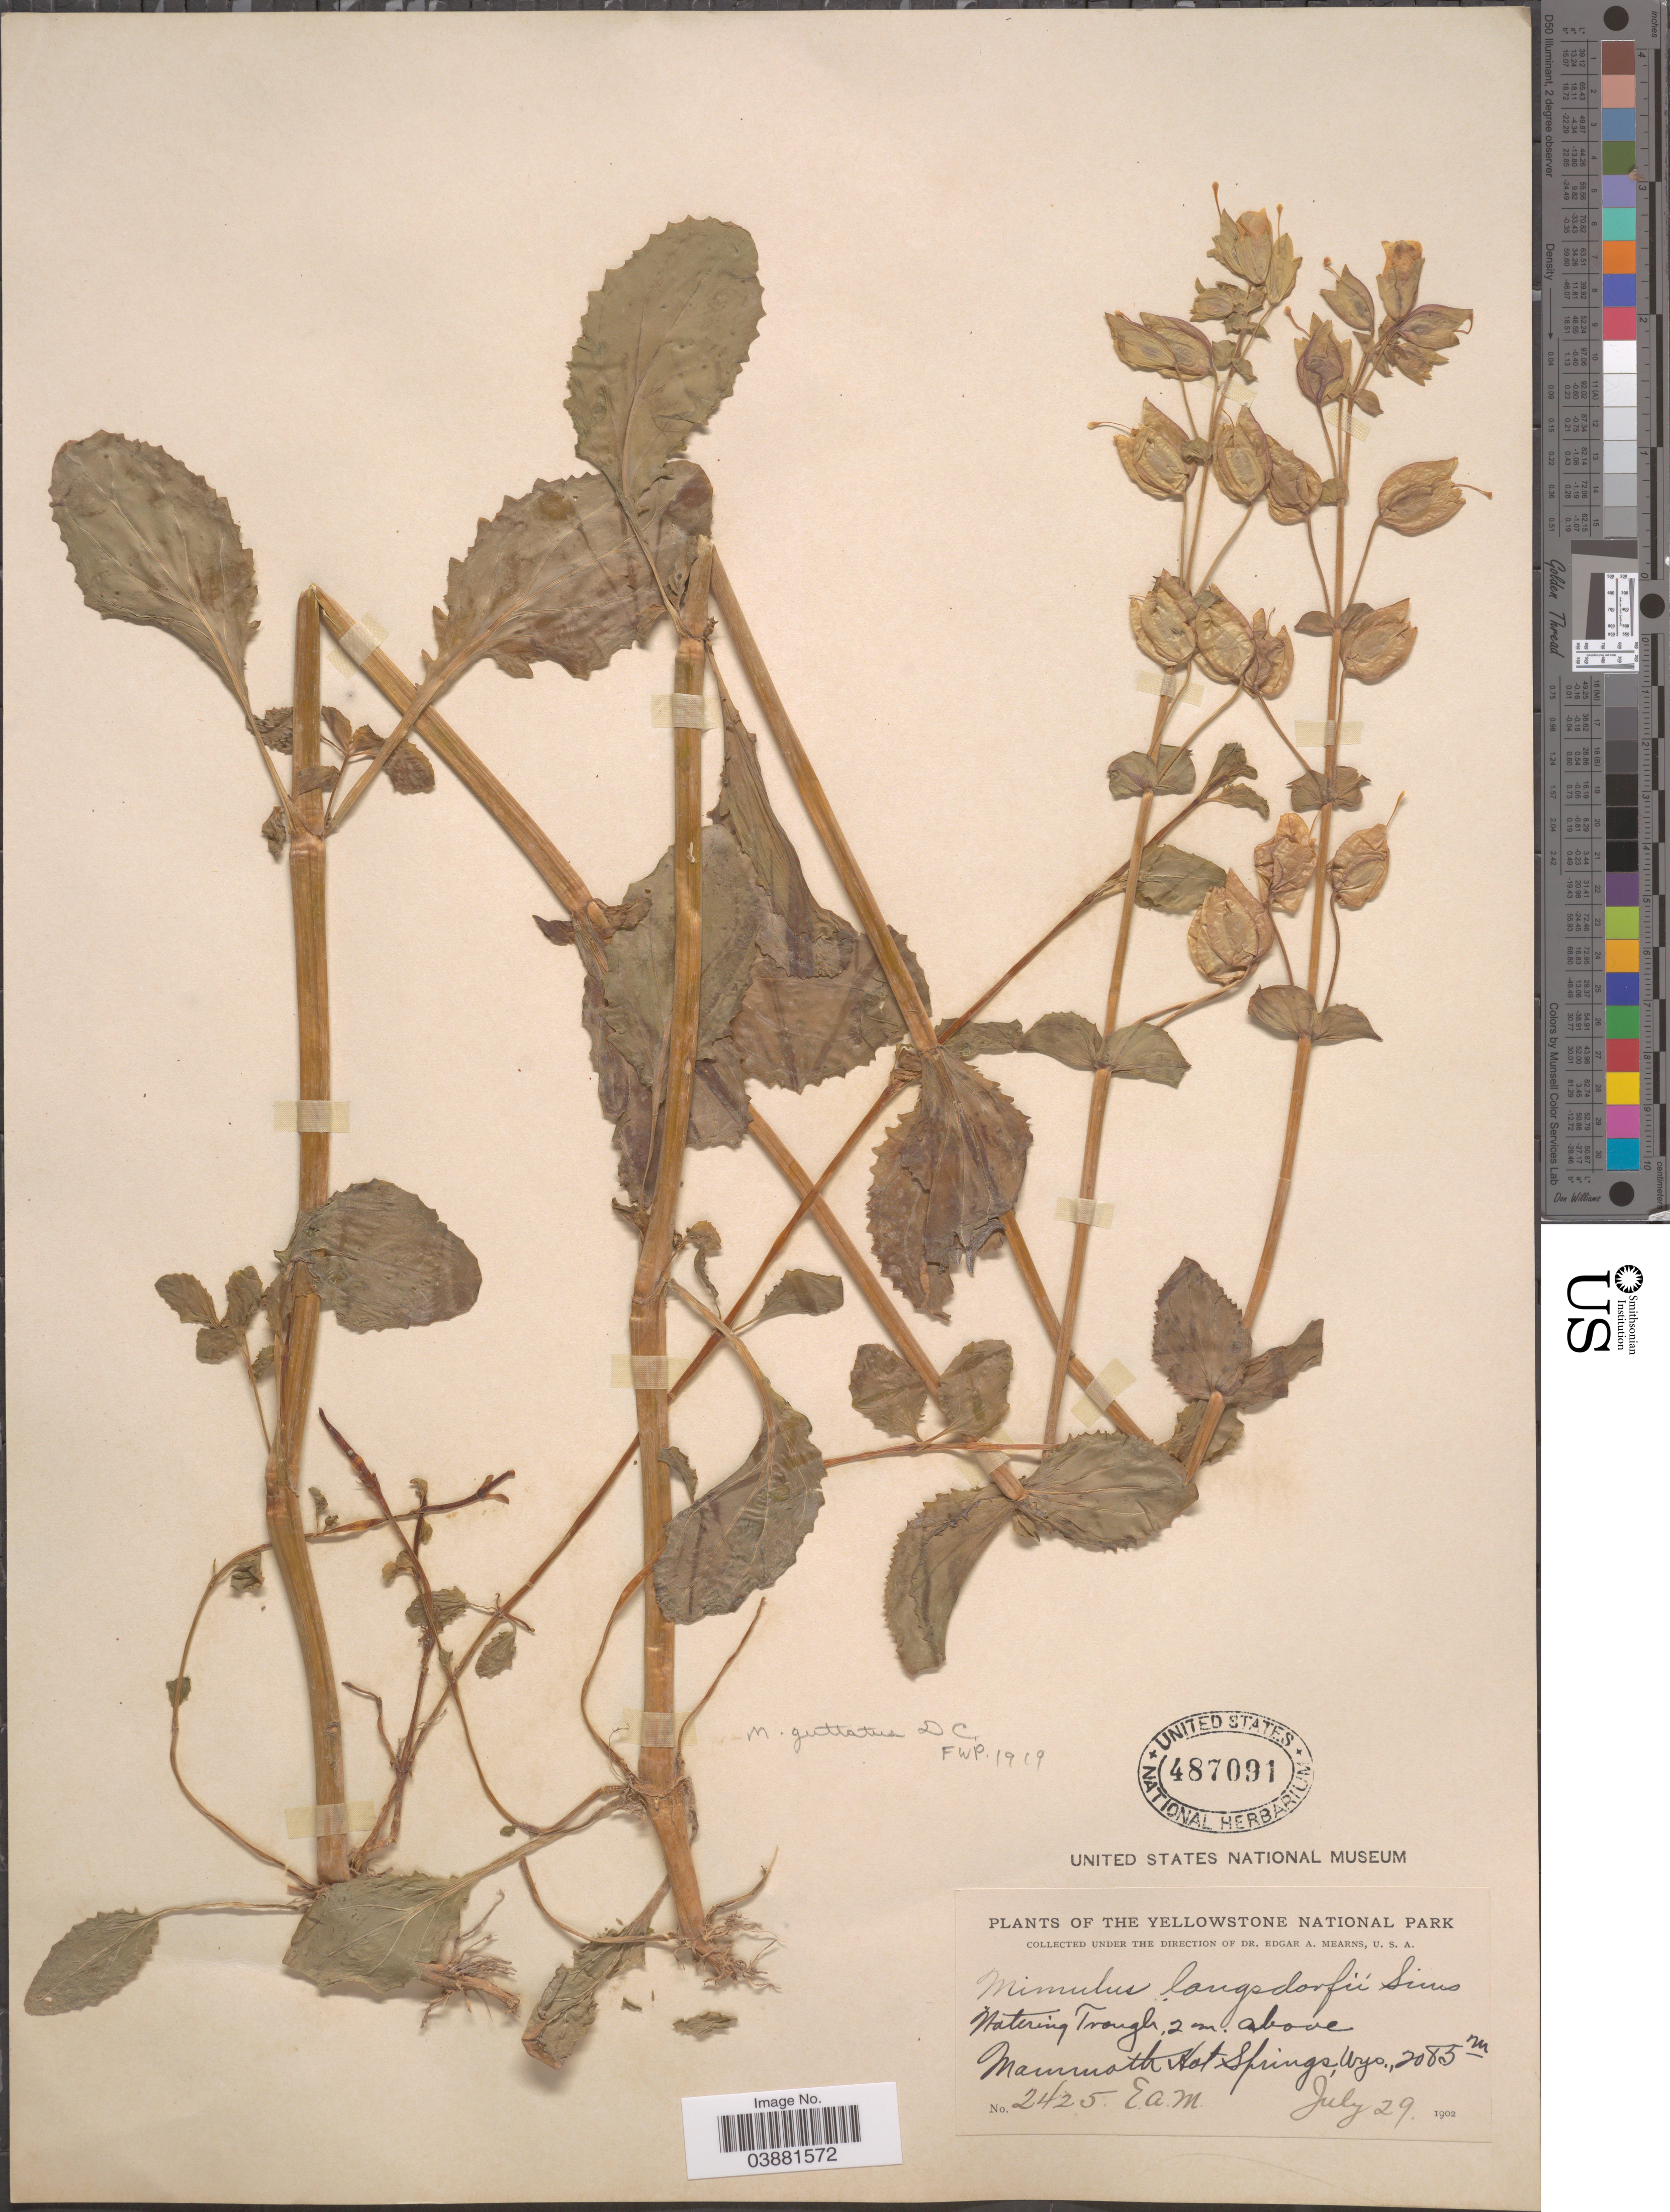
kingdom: Plantae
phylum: Tracheophyta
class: Magnoliopsida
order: Lamiales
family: Phrymaceae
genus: Mimulus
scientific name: Mimulus guttatus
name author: DC.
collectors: E. A. Mearns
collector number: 2425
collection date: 1902-07-29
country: United States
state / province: Wyoming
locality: Yellowstone National Park. Watering Trough, 2 m. above Mammoth Hot Springs.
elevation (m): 2085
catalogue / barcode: US 487091